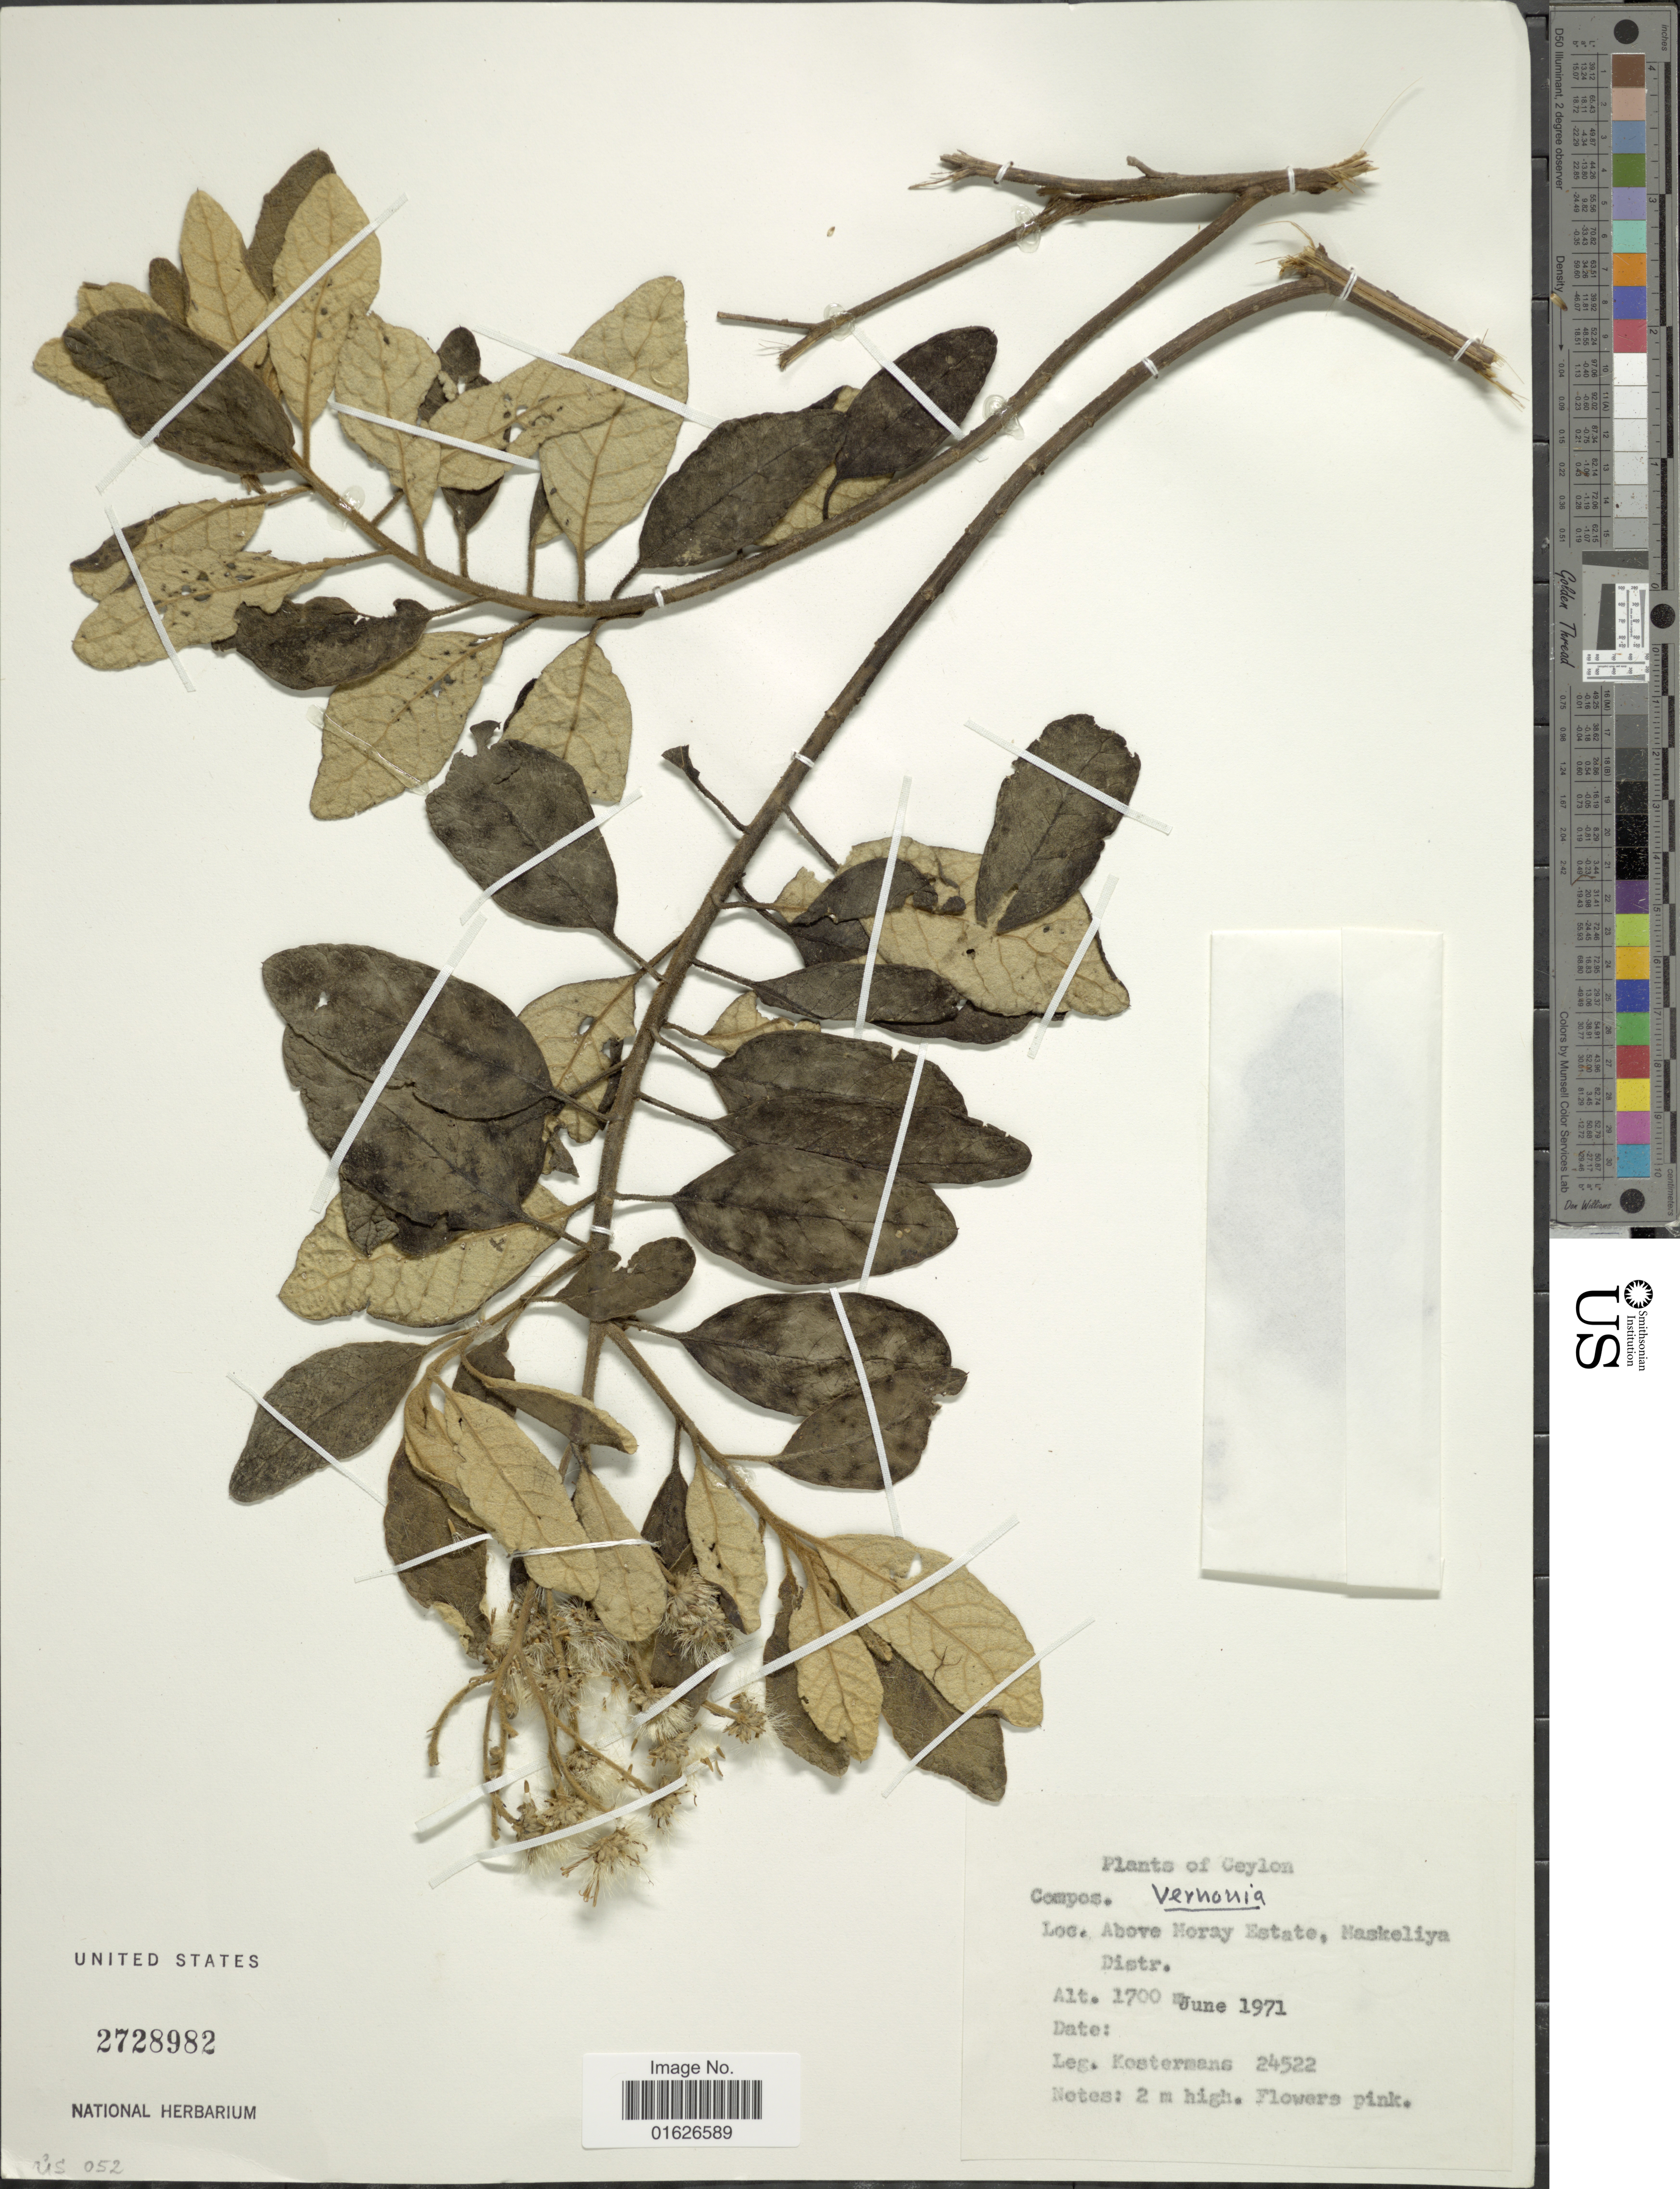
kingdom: Plantae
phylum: Tracheophyta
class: Magnoliopsida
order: Asterales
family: Asteraceae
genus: Uniyala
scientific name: Uniyala wightiana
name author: (Arn.) H. Rob. & Skvarla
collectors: Kostermans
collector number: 24522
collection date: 1971-06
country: Sri Lanka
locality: Ceylon, Above Moray Estate, Maskekiya distr.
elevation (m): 1700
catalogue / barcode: US 2728982